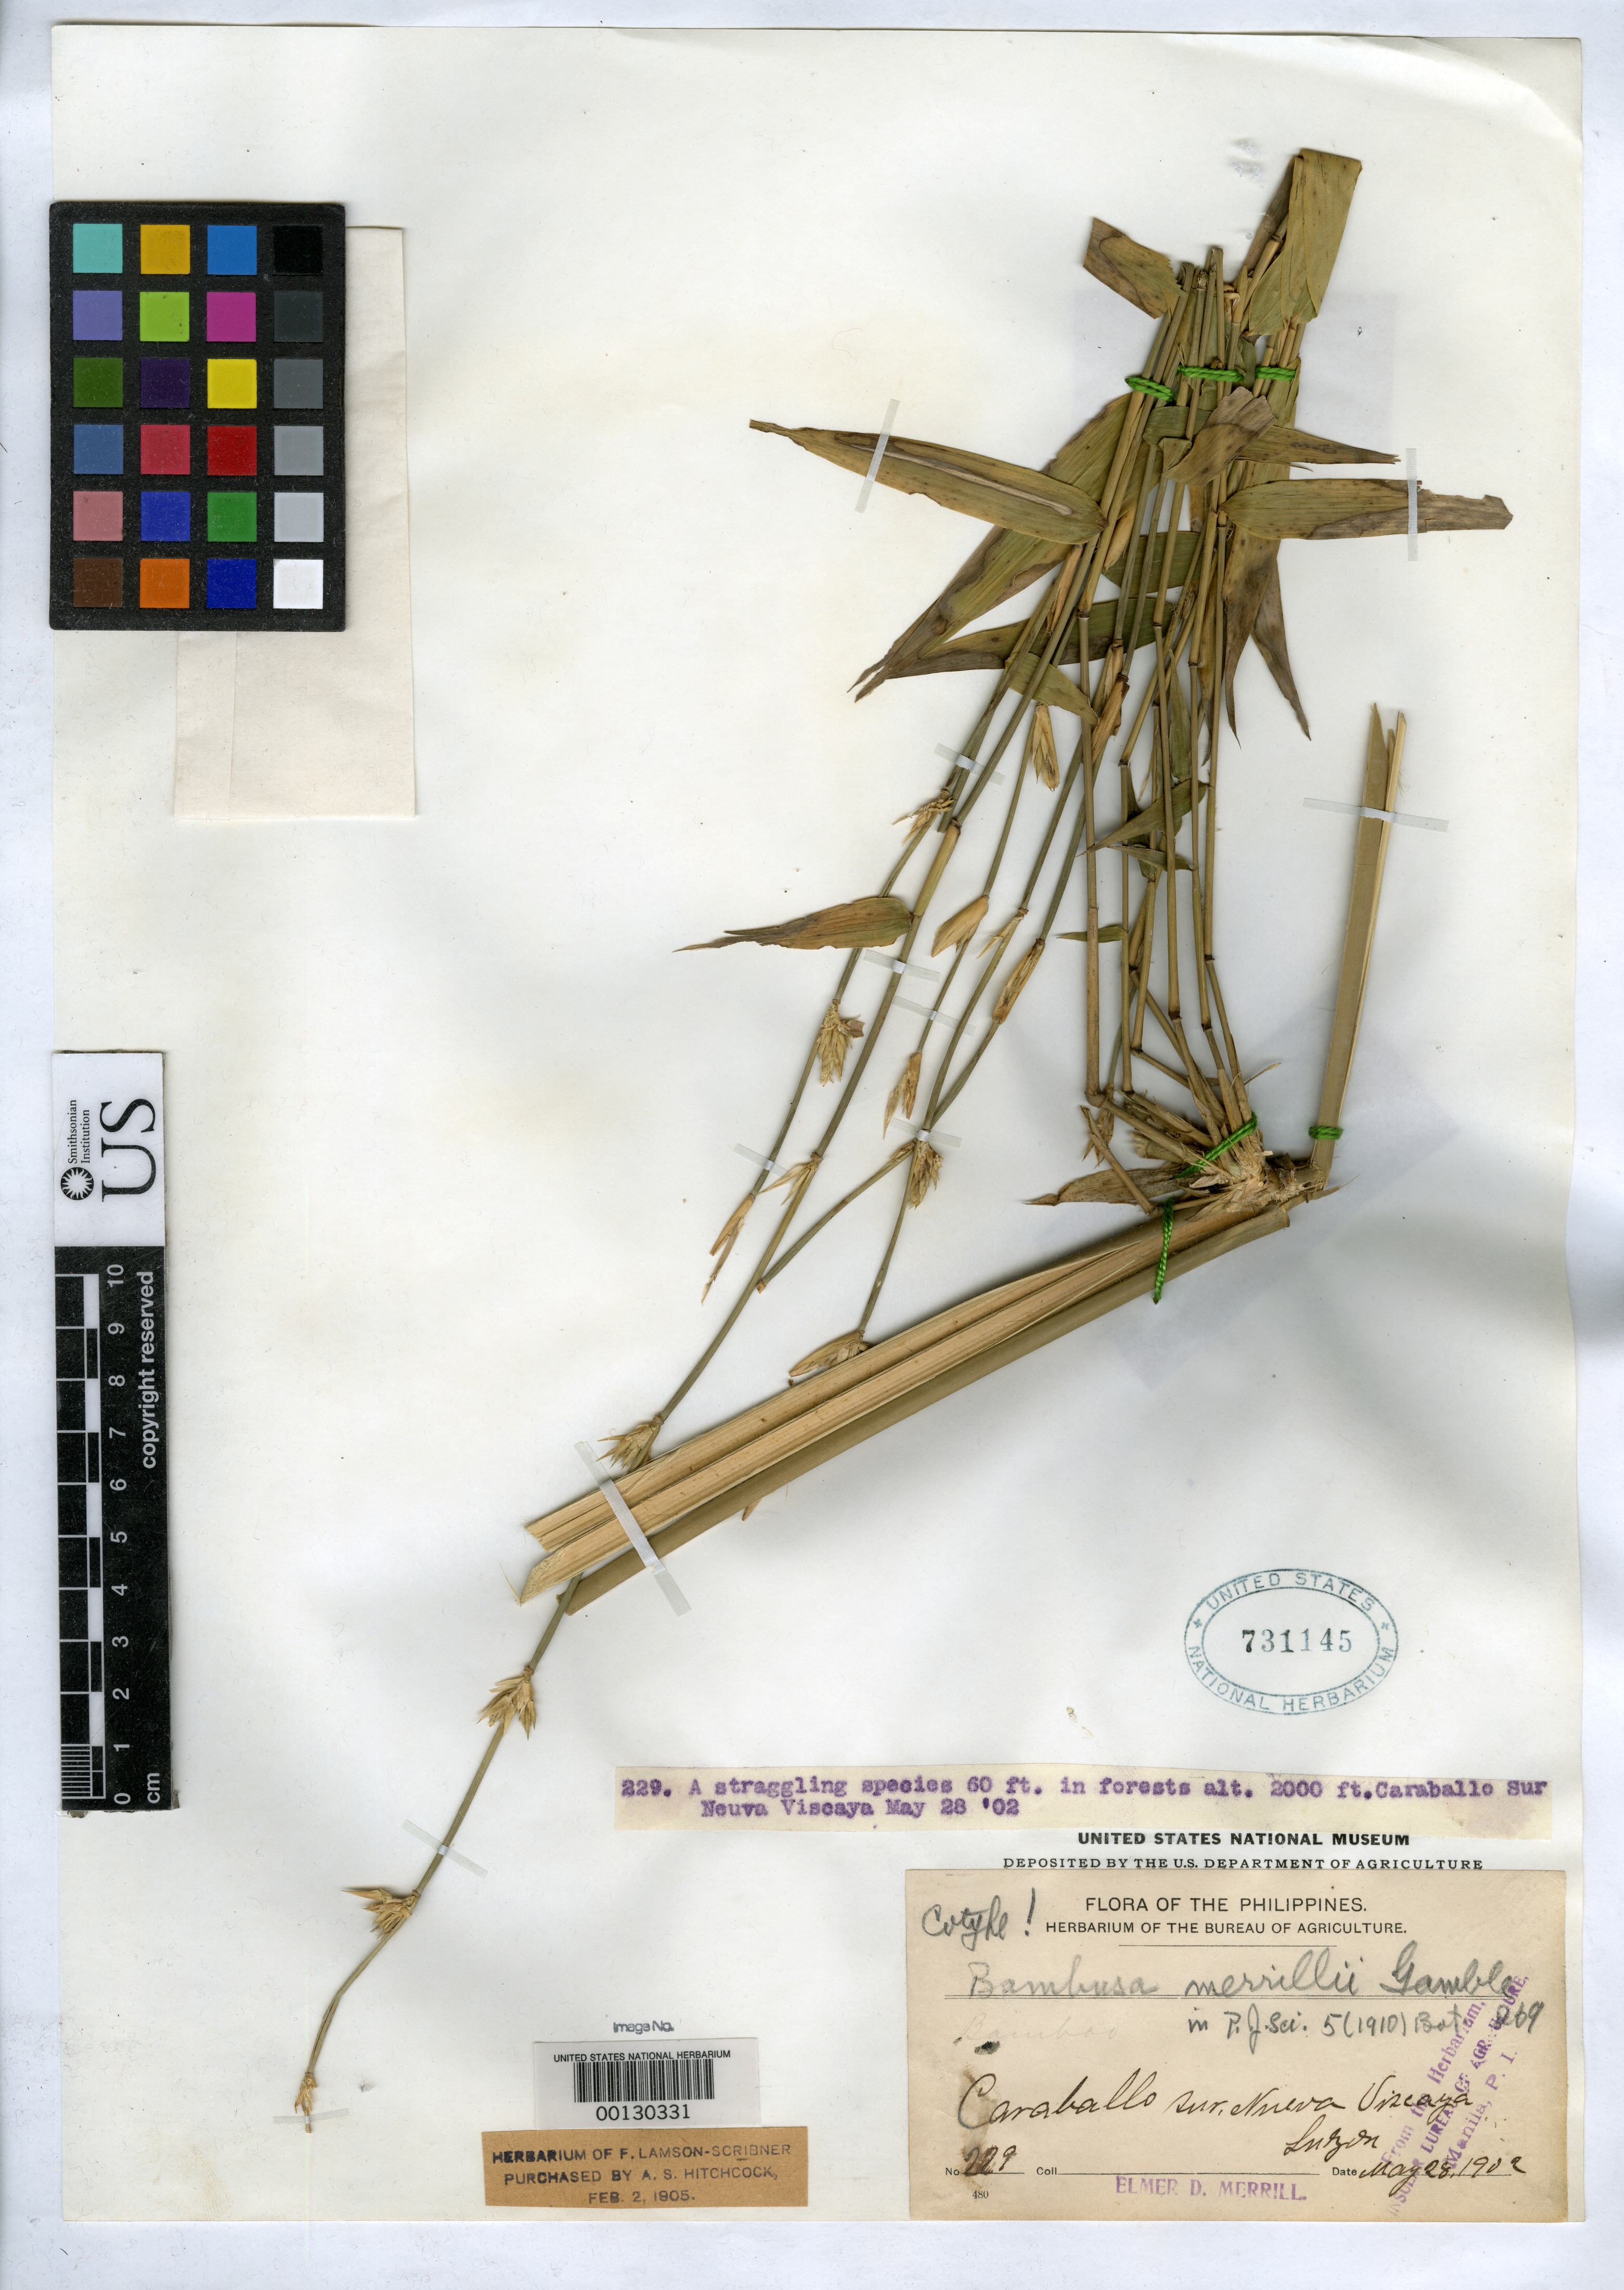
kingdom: Plantae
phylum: Tracheophyta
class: Liliopsida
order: Poales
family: Poaceae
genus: Bambusa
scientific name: Bambusa merrillii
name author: Gamble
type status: Isotype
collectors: E. D. Merrill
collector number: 229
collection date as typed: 28 May 1902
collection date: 1902-05-28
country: Philippines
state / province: Cagayan Valley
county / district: Nueva Vizcaya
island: Luzon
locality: Caraballo Mts.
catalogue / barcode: US 731145